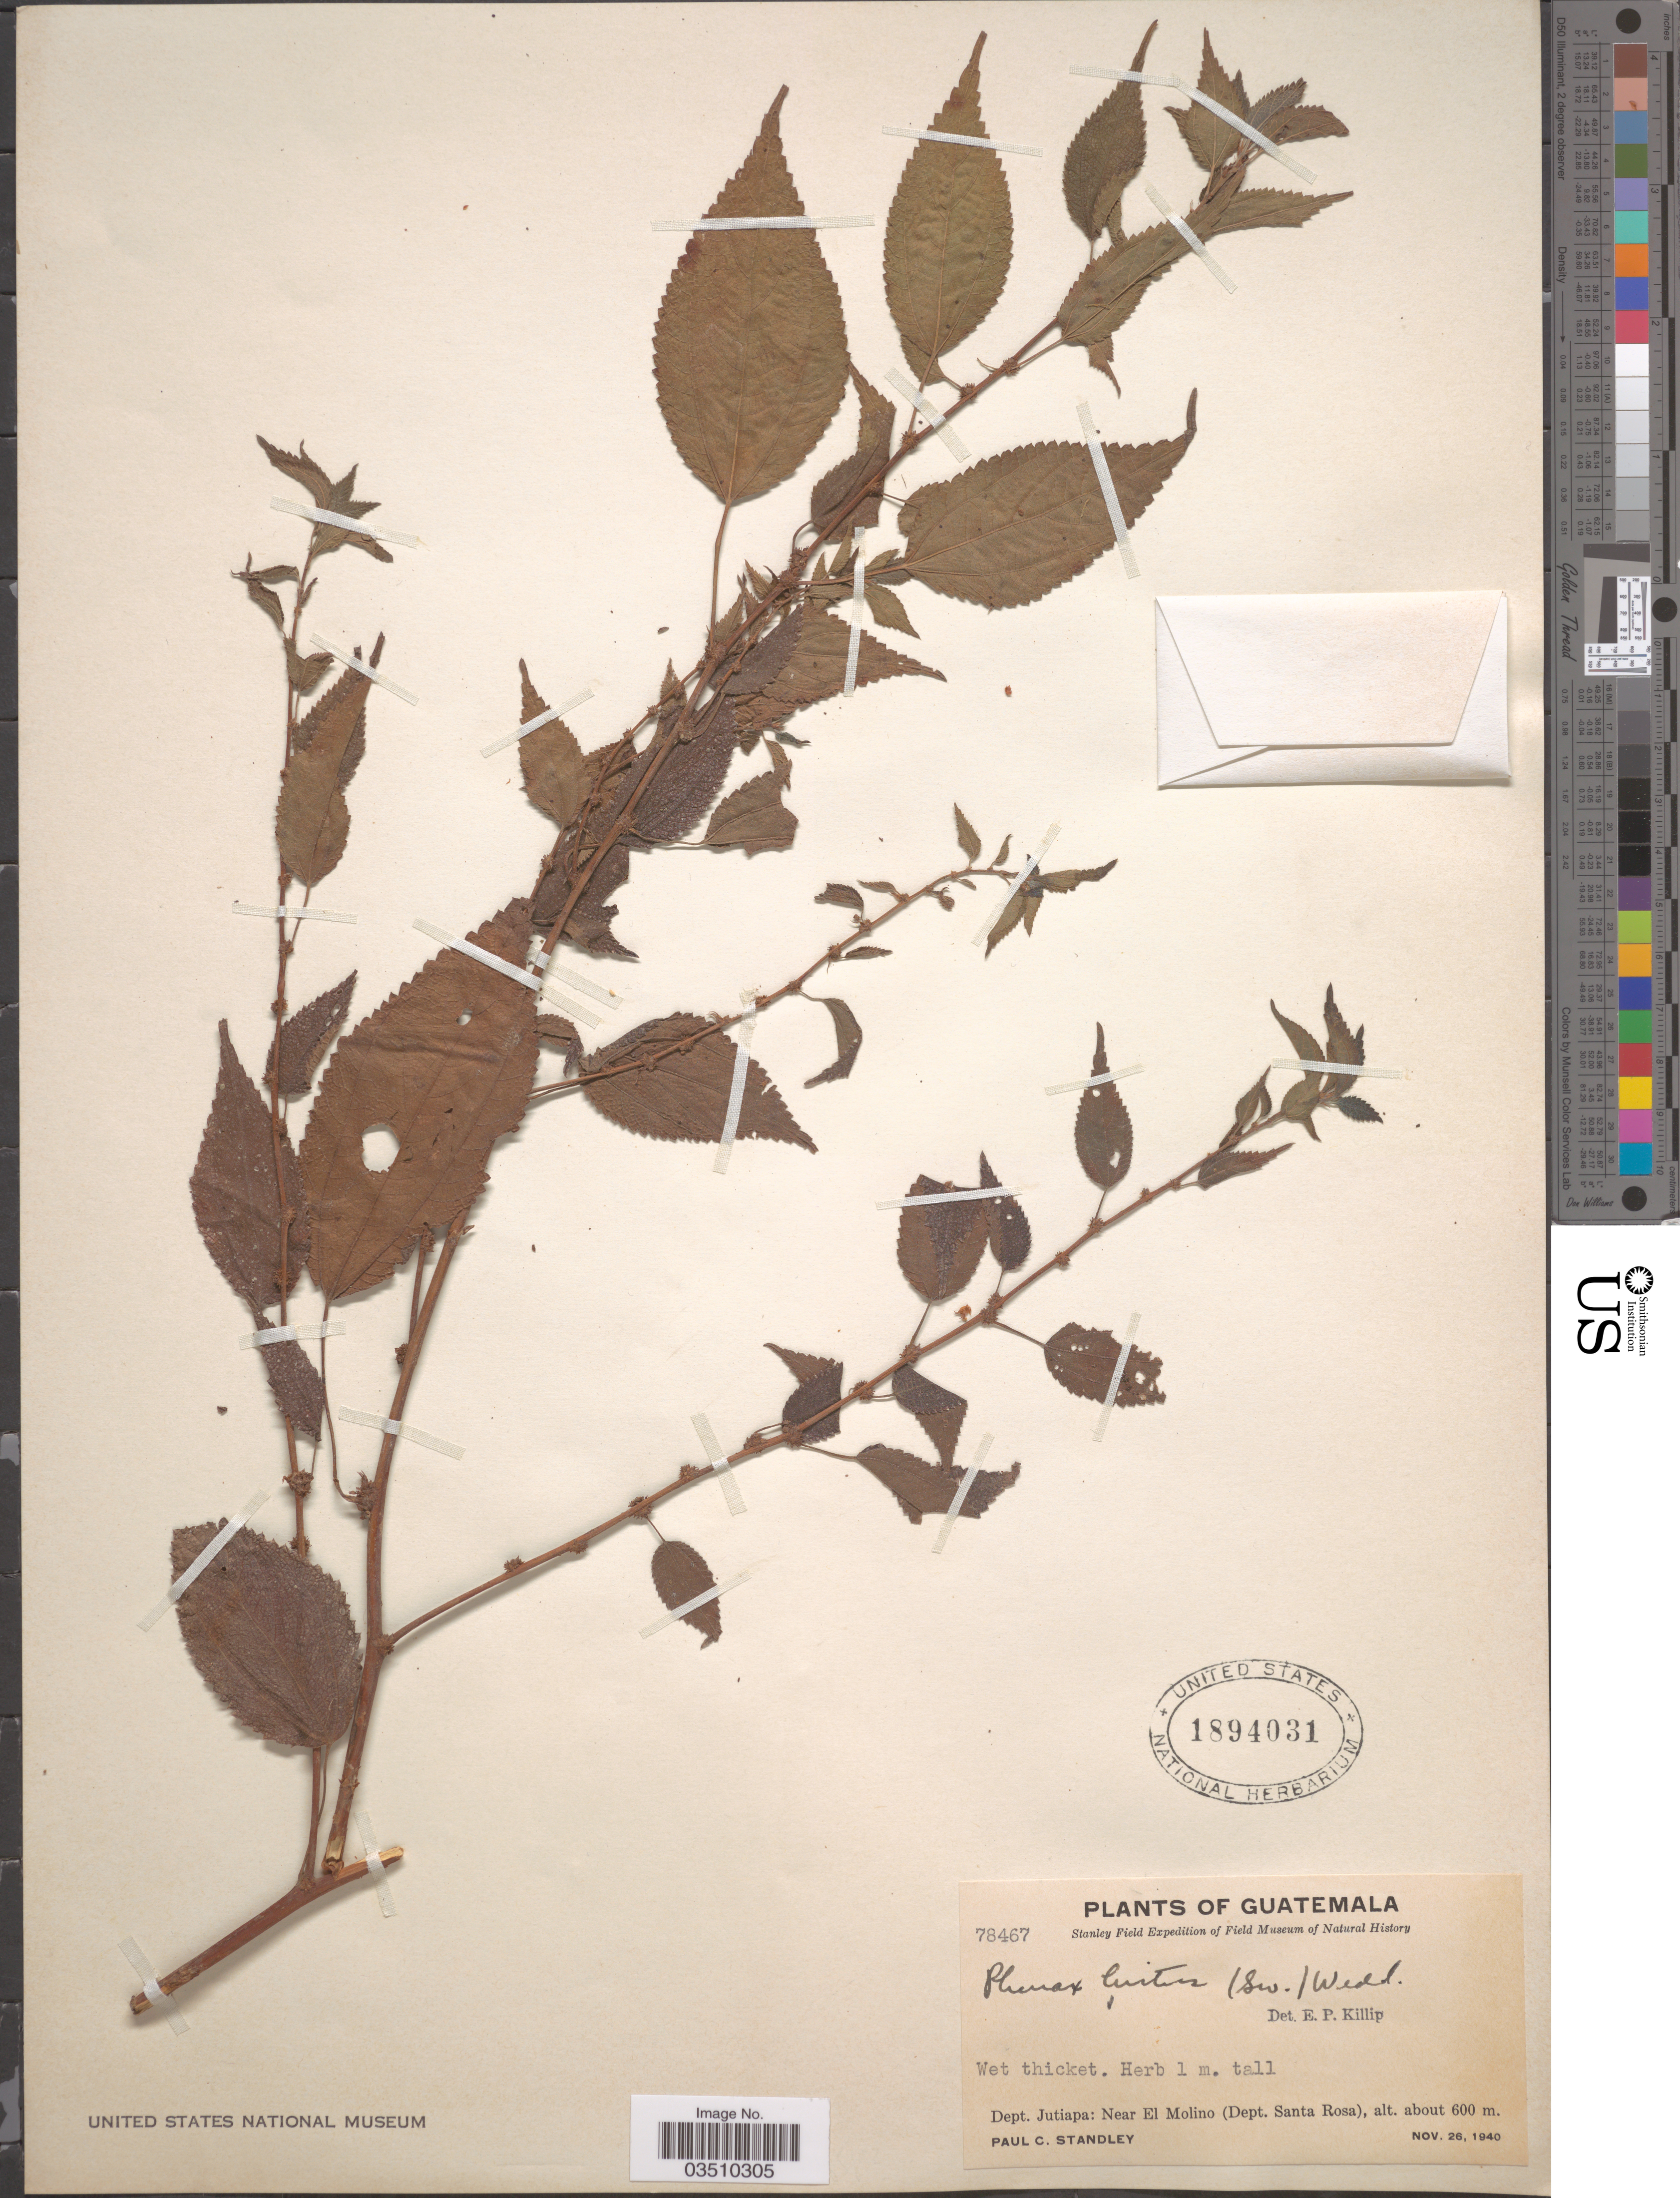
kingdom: Plantae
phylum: Tracheophyta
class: Magnoliopsida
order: Rosales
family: Urticaceae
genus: Phenax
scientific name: Phenax hirtus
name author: (Sw.) Wedd.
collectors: P. C. Standley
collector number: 78467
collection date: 1940-11-26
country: Guatemala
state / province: Jutiapa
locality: Dept. Jutiapa: Near El Molino (Dept. Santa Rosa).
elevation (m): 600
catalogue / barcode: US 1894031